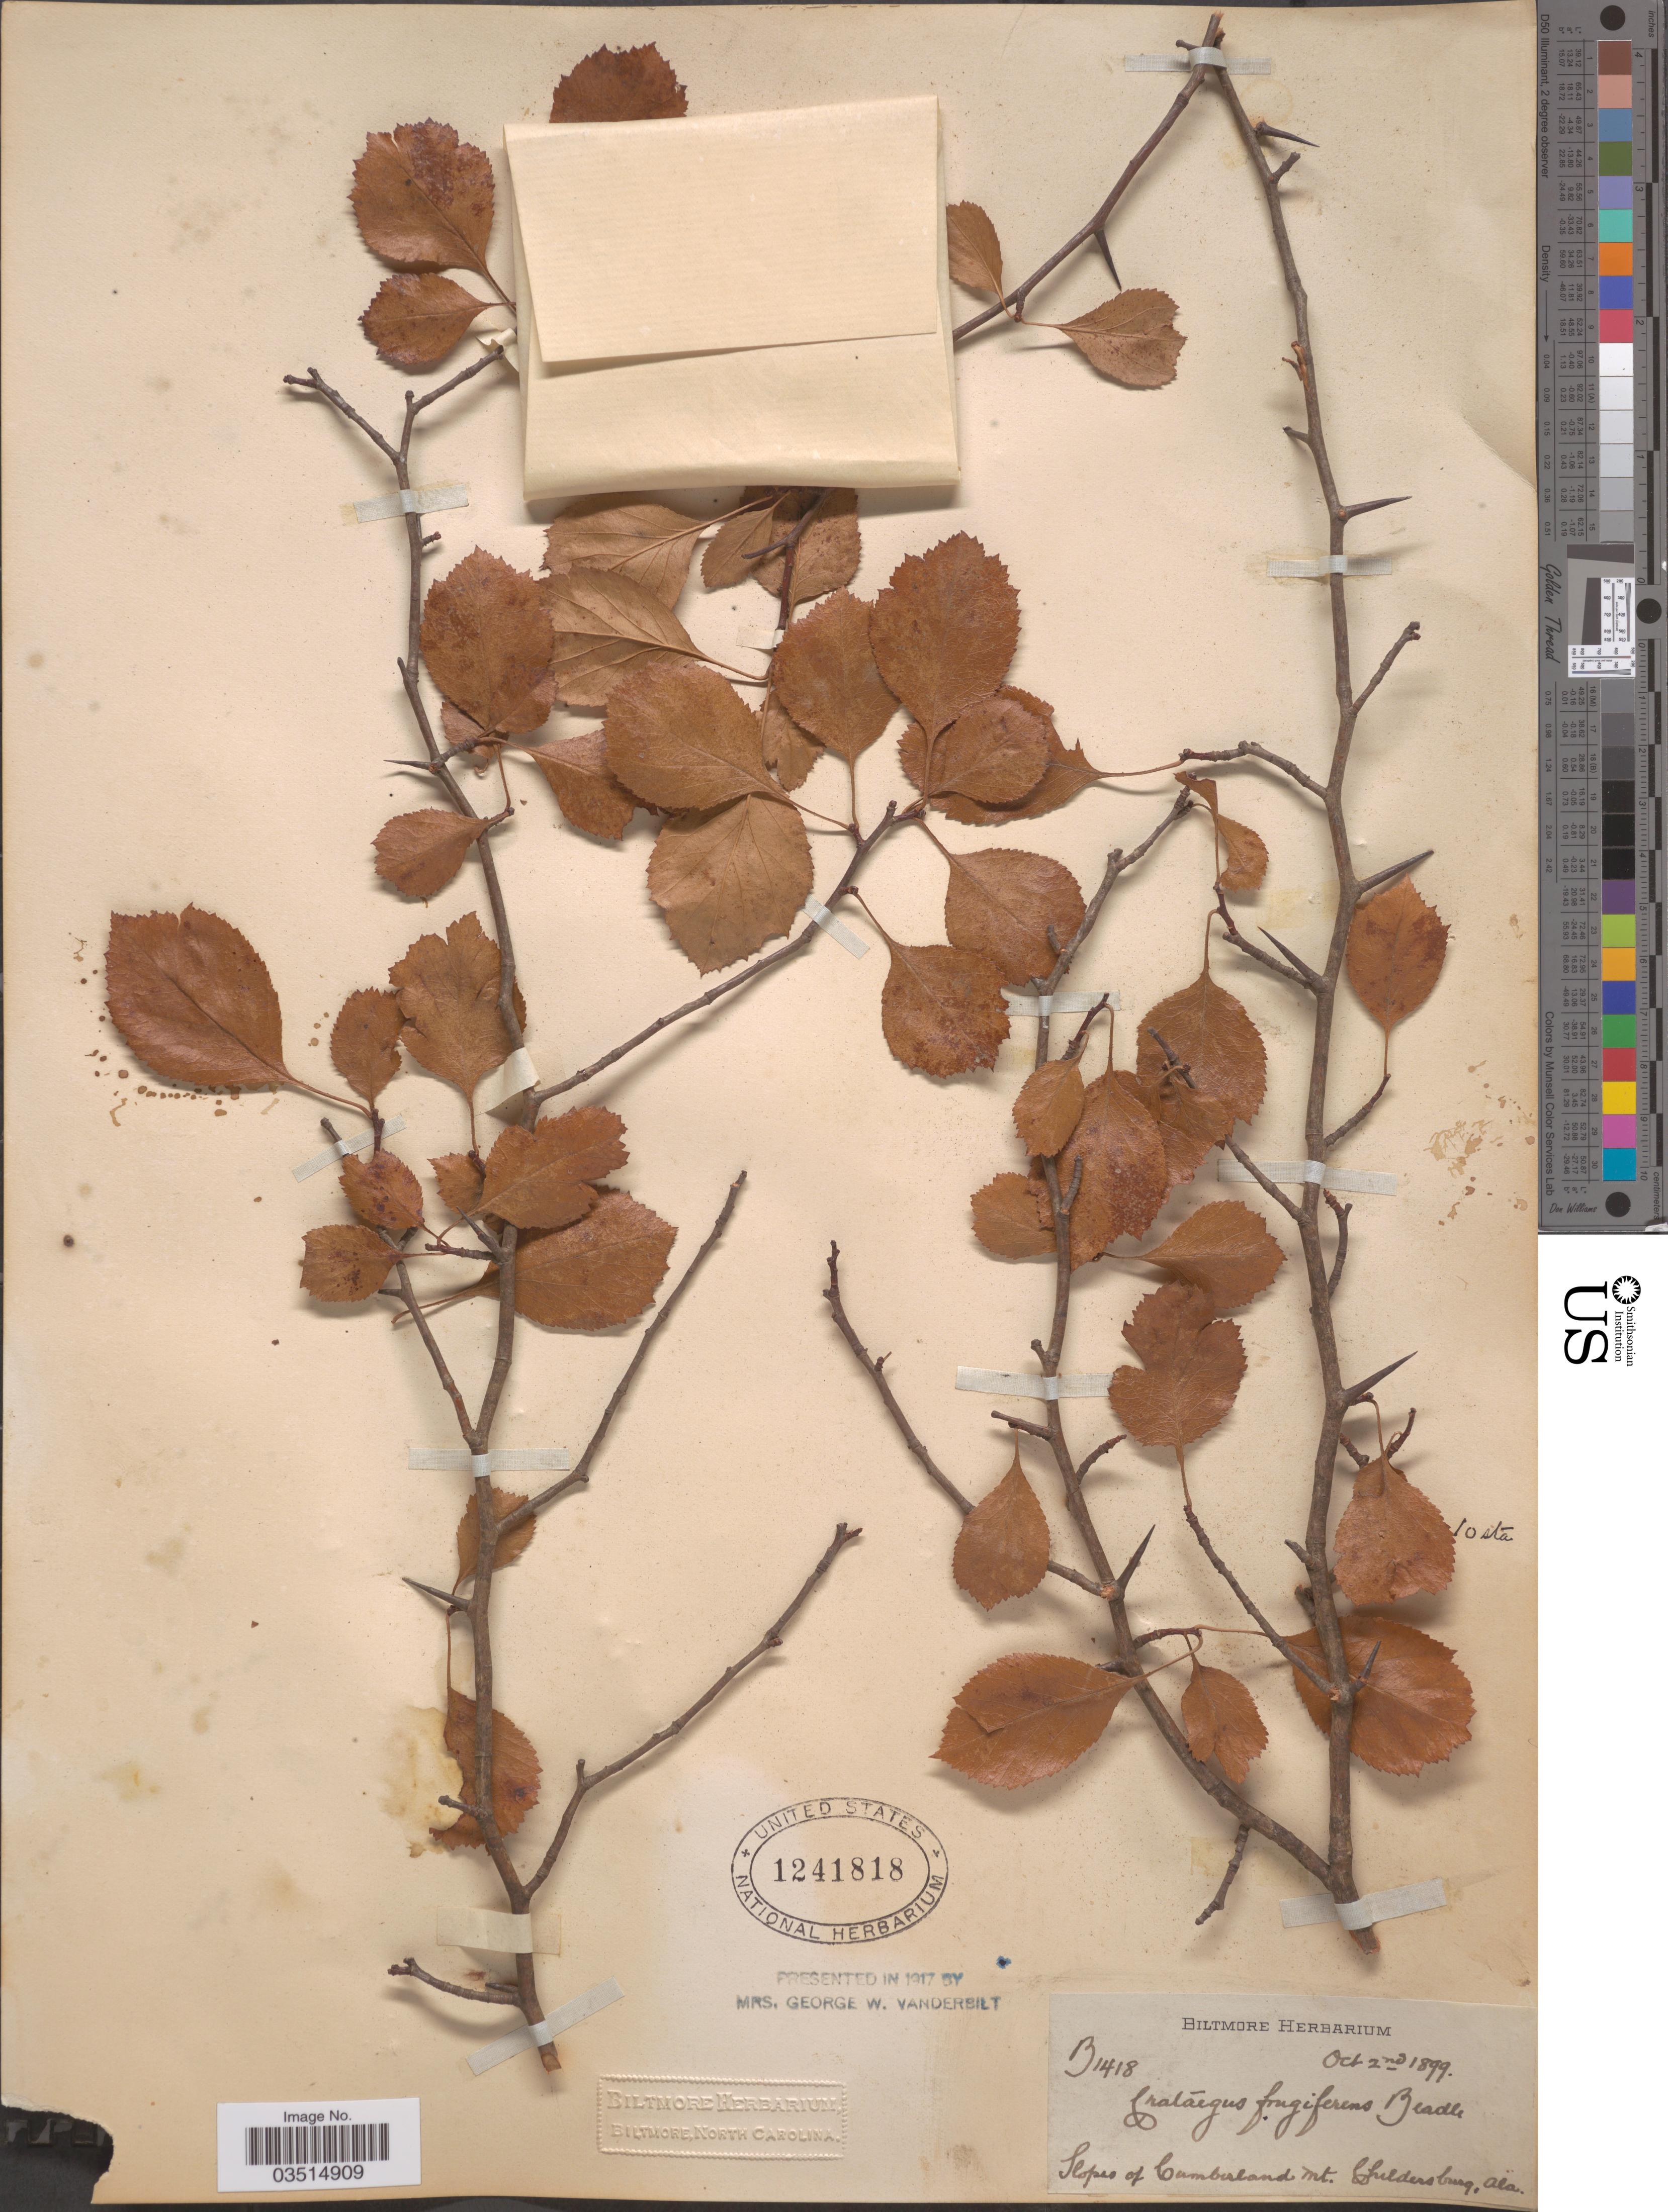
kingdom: Plantae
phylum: Tracheophyta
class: Magnoliopsida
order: Rosales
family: Rosaceae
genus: Crataegus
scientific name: Crataegus frugiferens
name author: Beadle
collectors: ex herb. Biltmore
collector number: B1418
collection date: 1899-10-02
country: United States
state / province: Alabama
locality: Slopes of Cumberland Mt. Childersburg.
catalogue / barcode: US 1241818